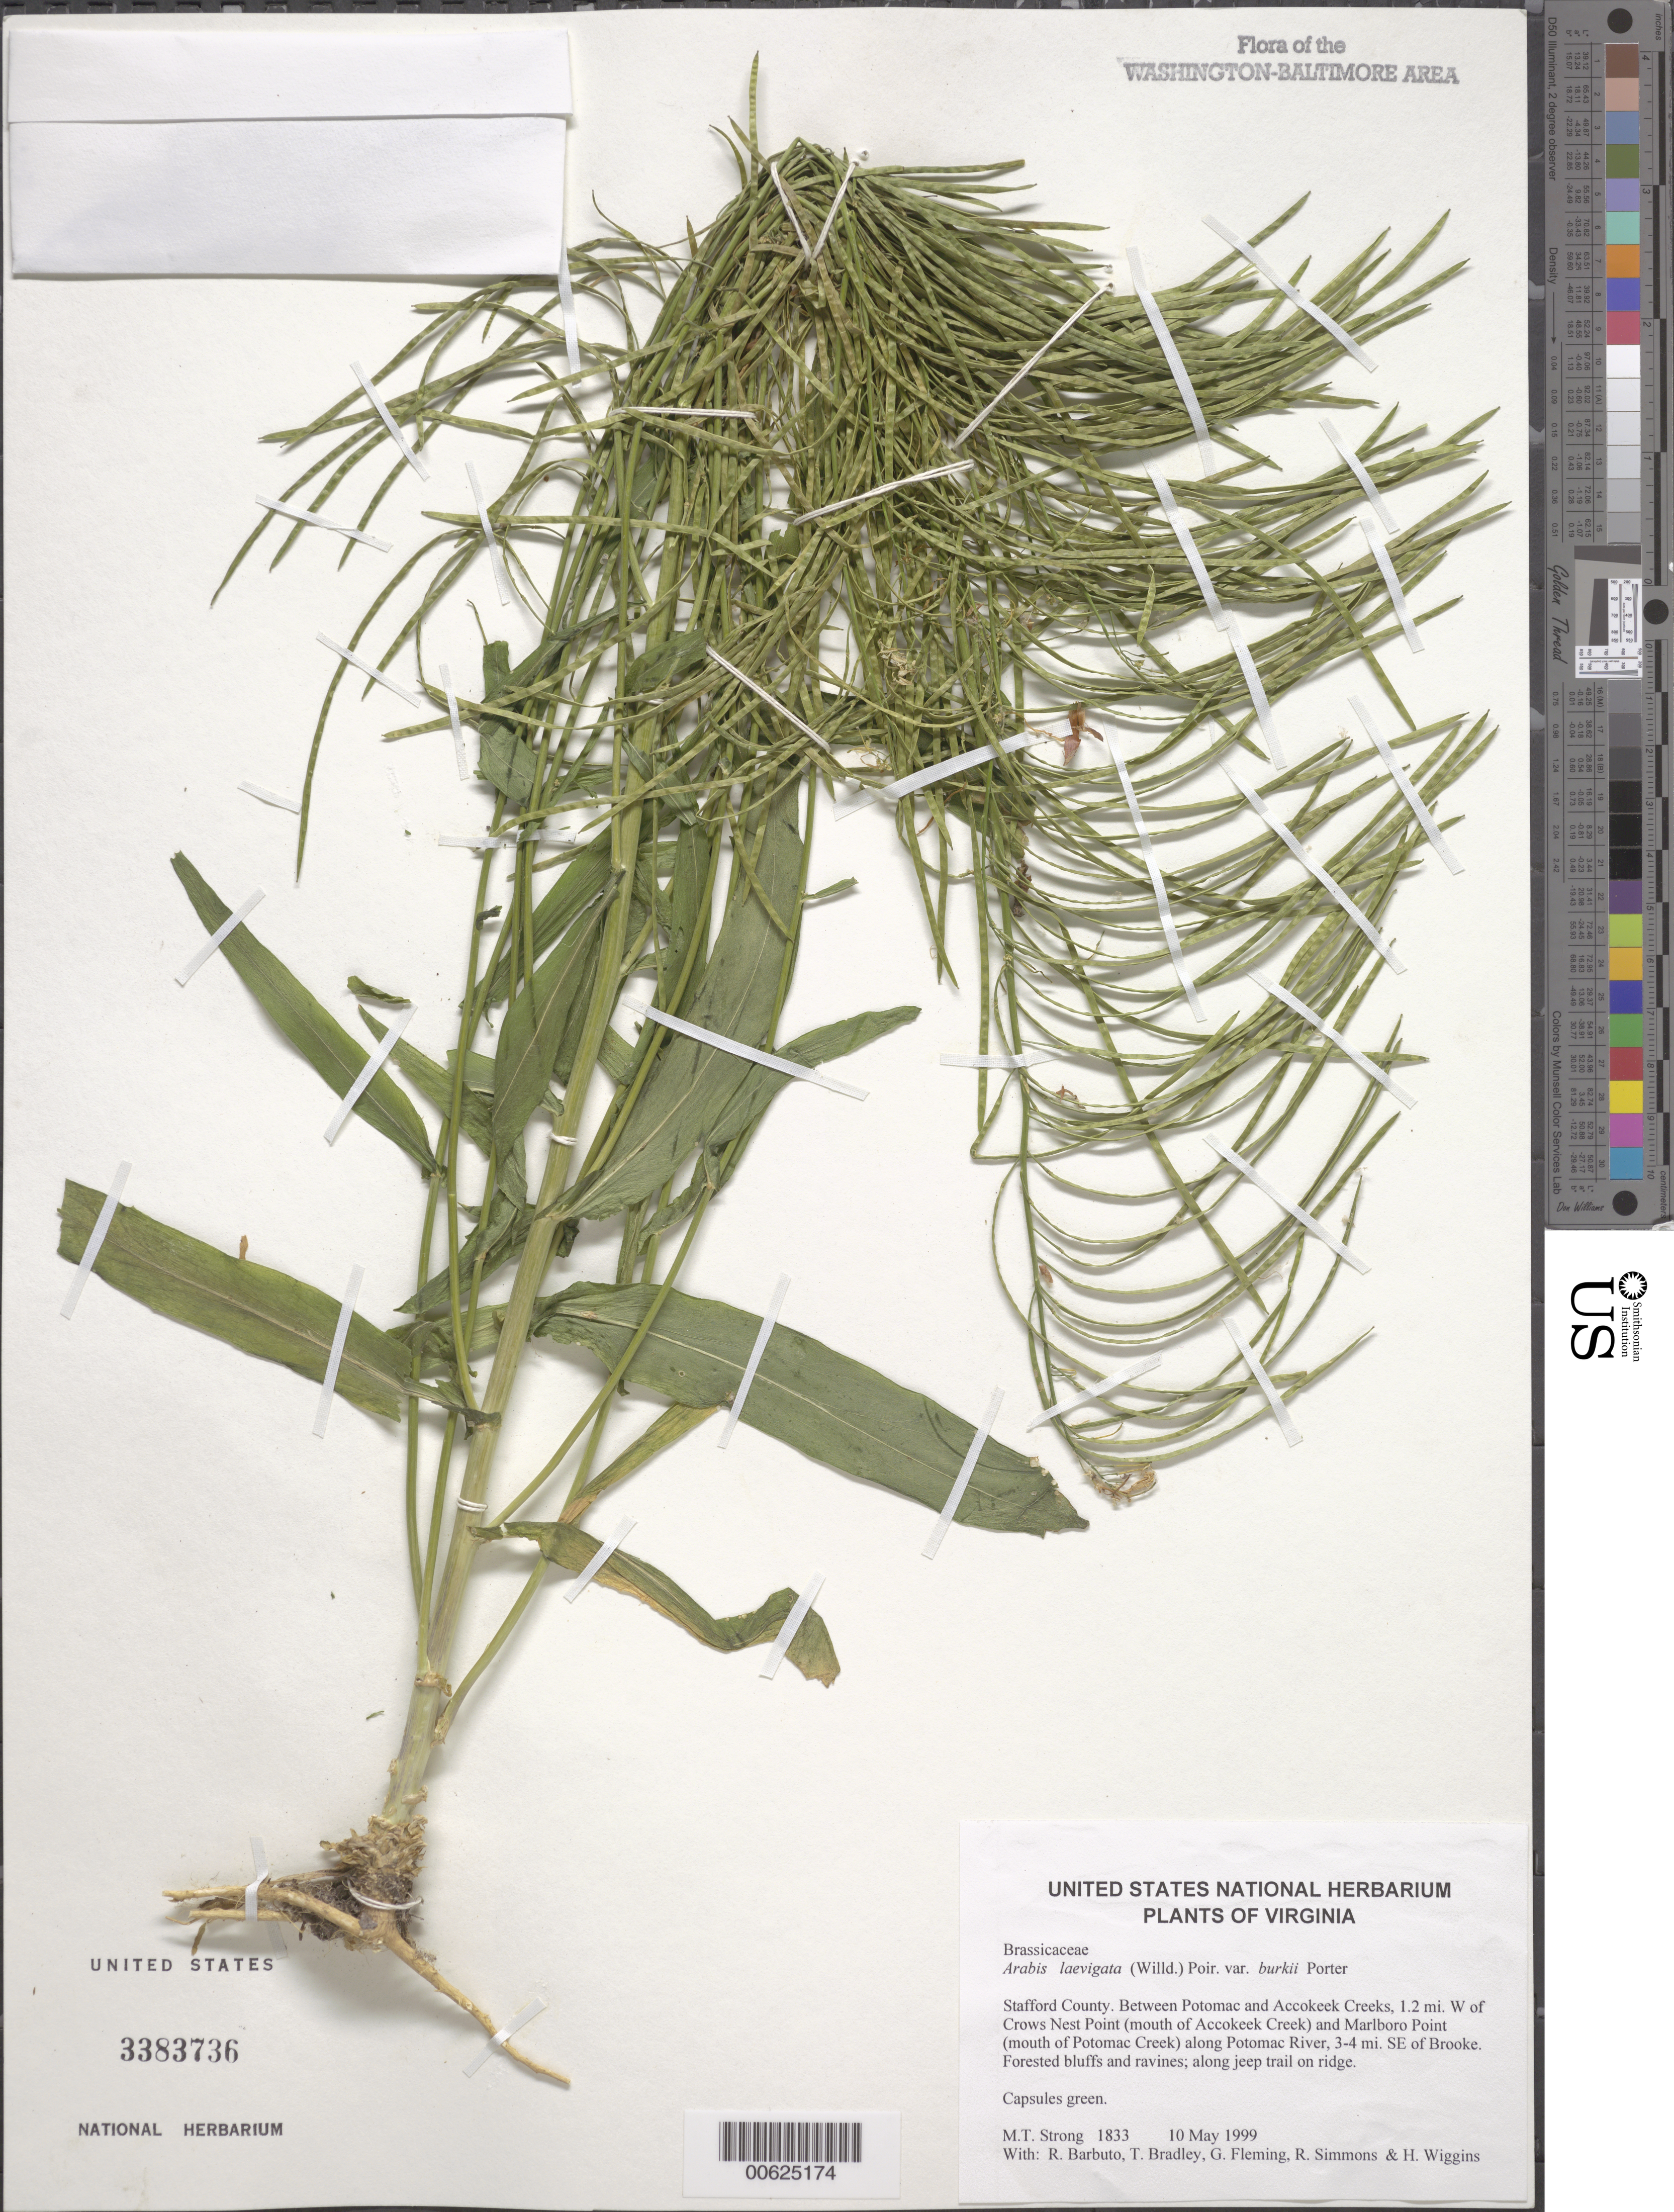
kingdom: Plantae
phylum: Tracheophyta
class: Magnoliopsida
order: Brassicales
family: Brassicaceae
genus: Boechera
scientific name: Boechera laevigata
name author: (Muhl. ex Willd.) Al-Shehbaz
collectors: M. T. Strong, R. Barbuto, T. Bradley, G. Fleming, R. Simmons & H. Wiggins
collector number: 1833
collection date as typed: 10 May 1999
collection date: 1999-05-10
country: United States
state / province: Virginia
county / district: Stafford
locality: Between Potomac and Accokeek Creeks, 1.2 mi. W of Crows Nest Point (mouth of Accokeek Creek) and Marlboro Point (mouth of Potomac Creek) along Potomac River, 3-4 mi. SE of Brooke.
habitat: Forested bluffs and ravines; along jeep trail on ridge.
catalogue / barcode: US 3383736